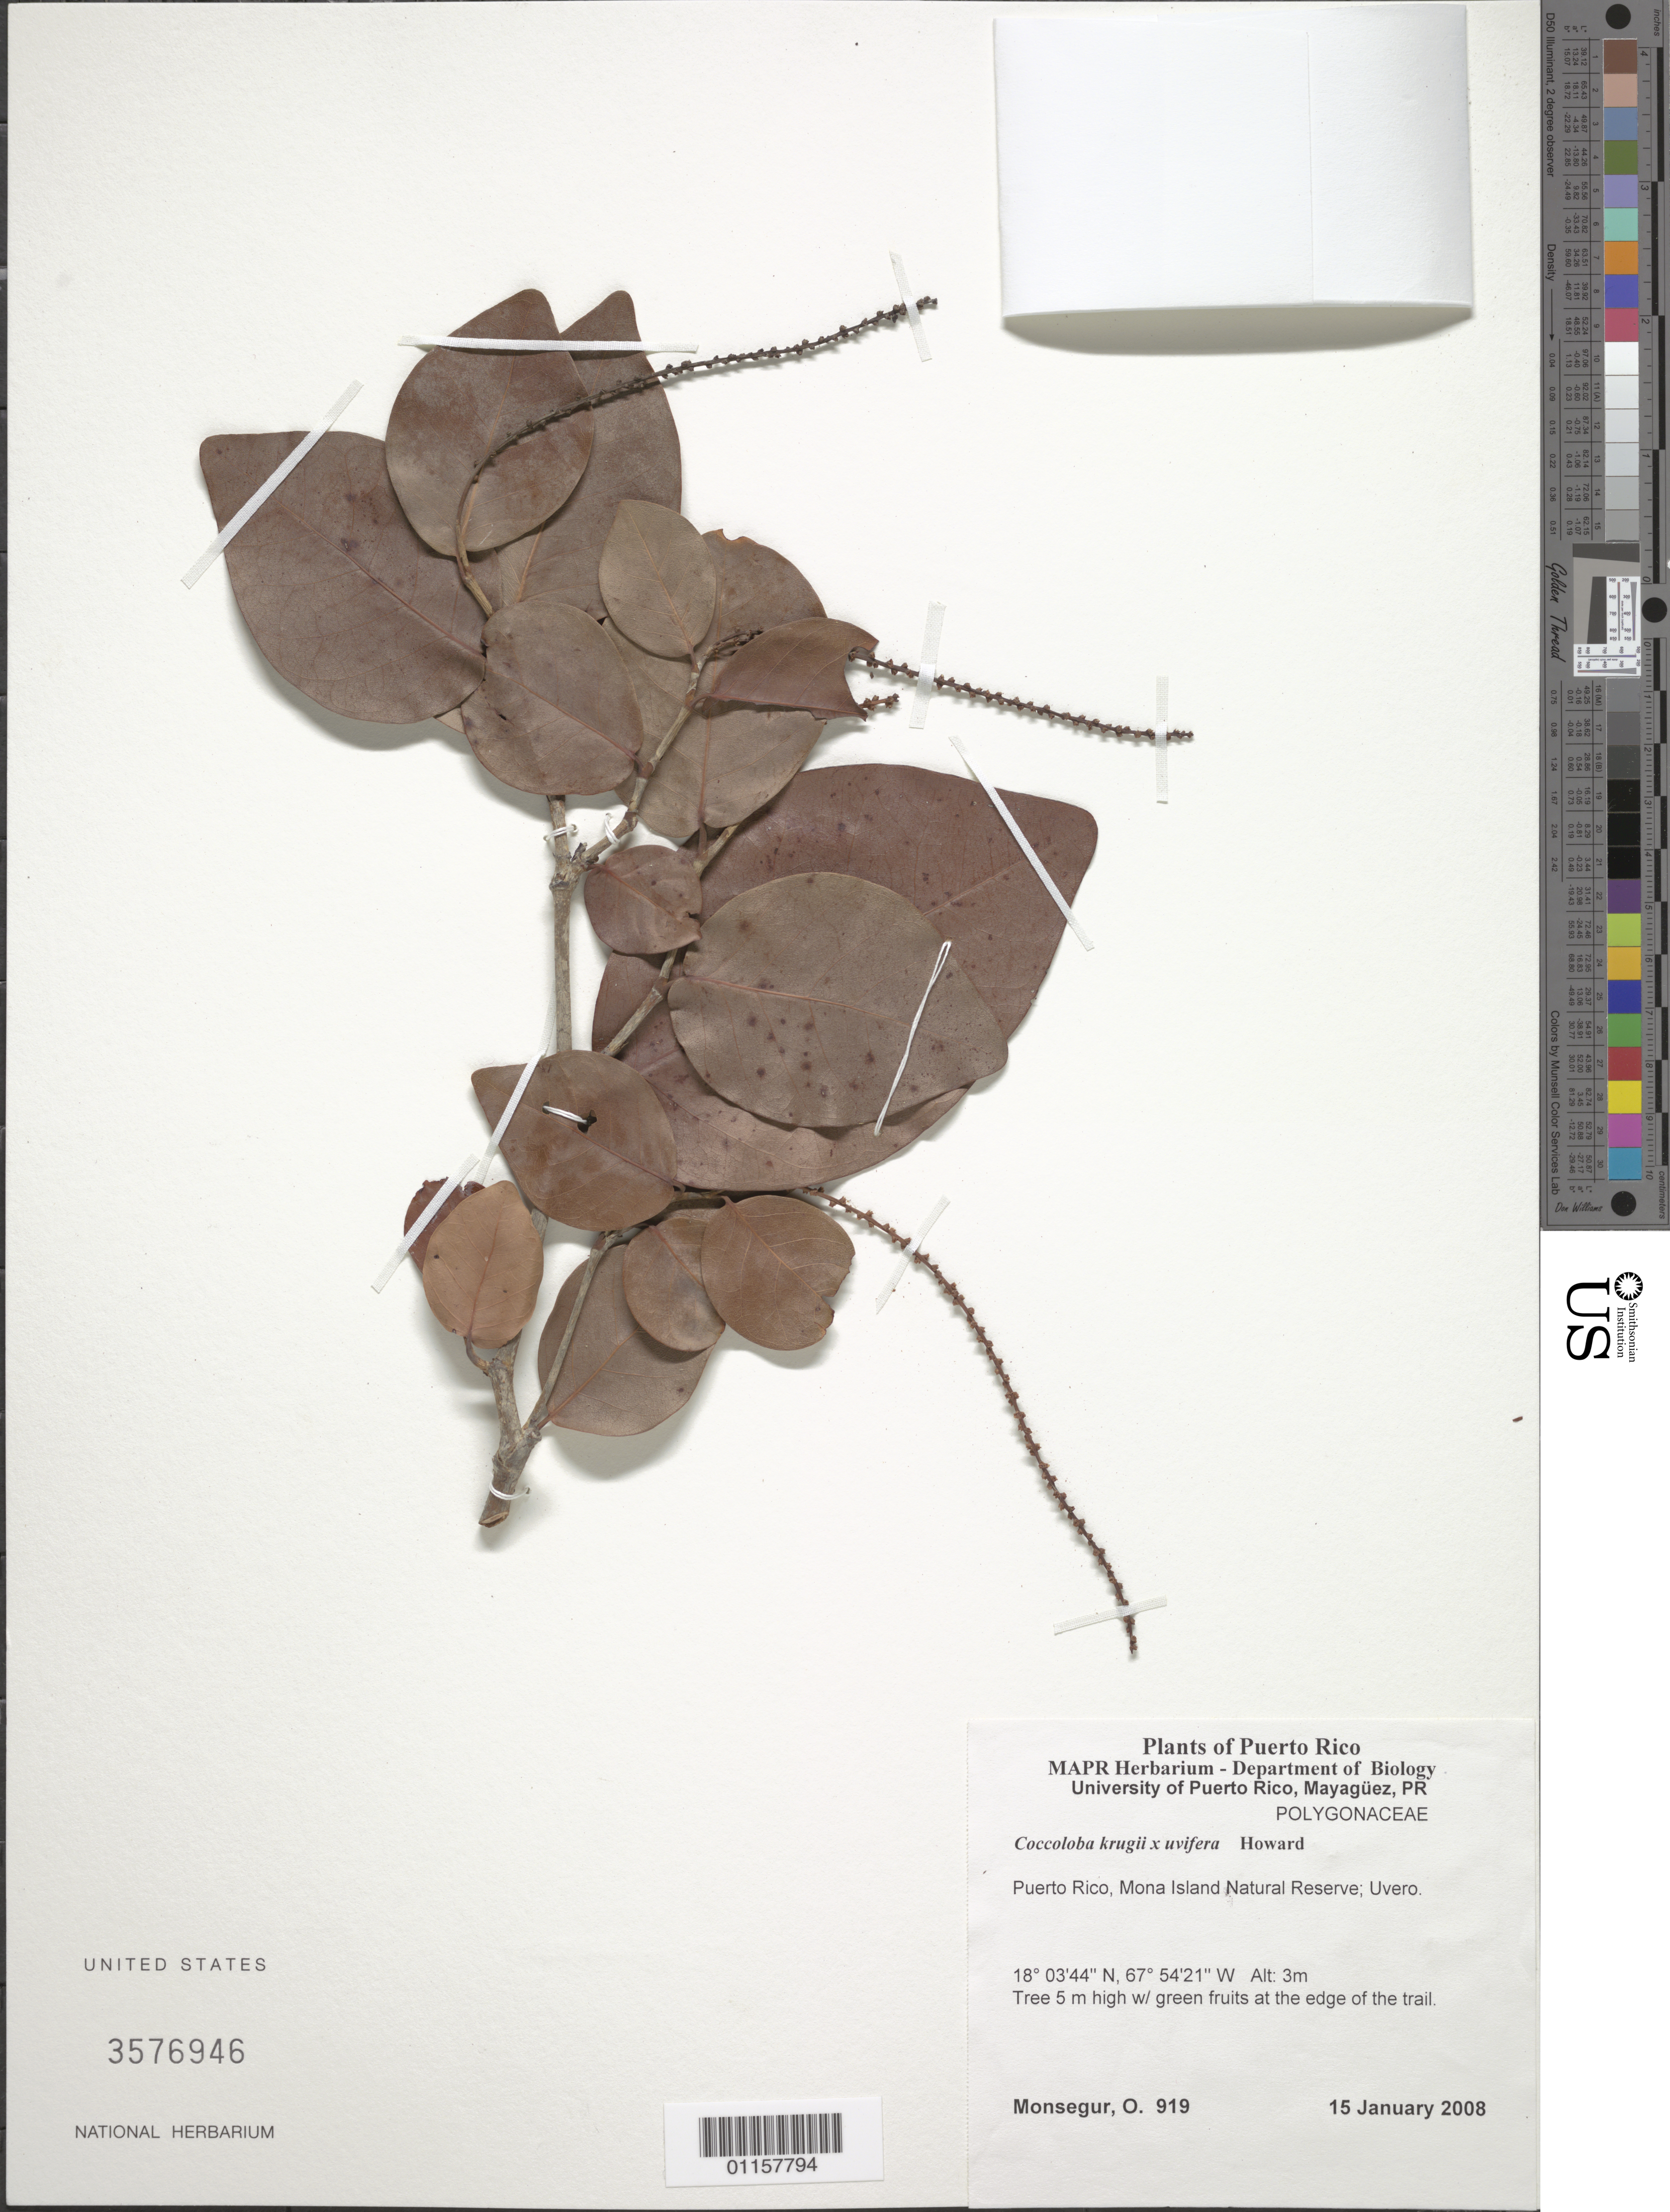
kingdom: Plantae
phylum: Tracheophyta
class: Magnoliopsida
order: Caryophyllales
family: Polygonaceae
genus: Coccoloba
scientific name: Coccoloba krugii x C. uvifera L.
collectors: O. Monsegur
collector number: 919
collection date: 2008-01-15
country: Puerto Rico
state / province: Mayaguëz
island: Mona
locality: Mona Island natural Reserve; Uvero.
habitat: At edge of the trail.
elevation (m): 3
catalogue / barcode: US 3576946